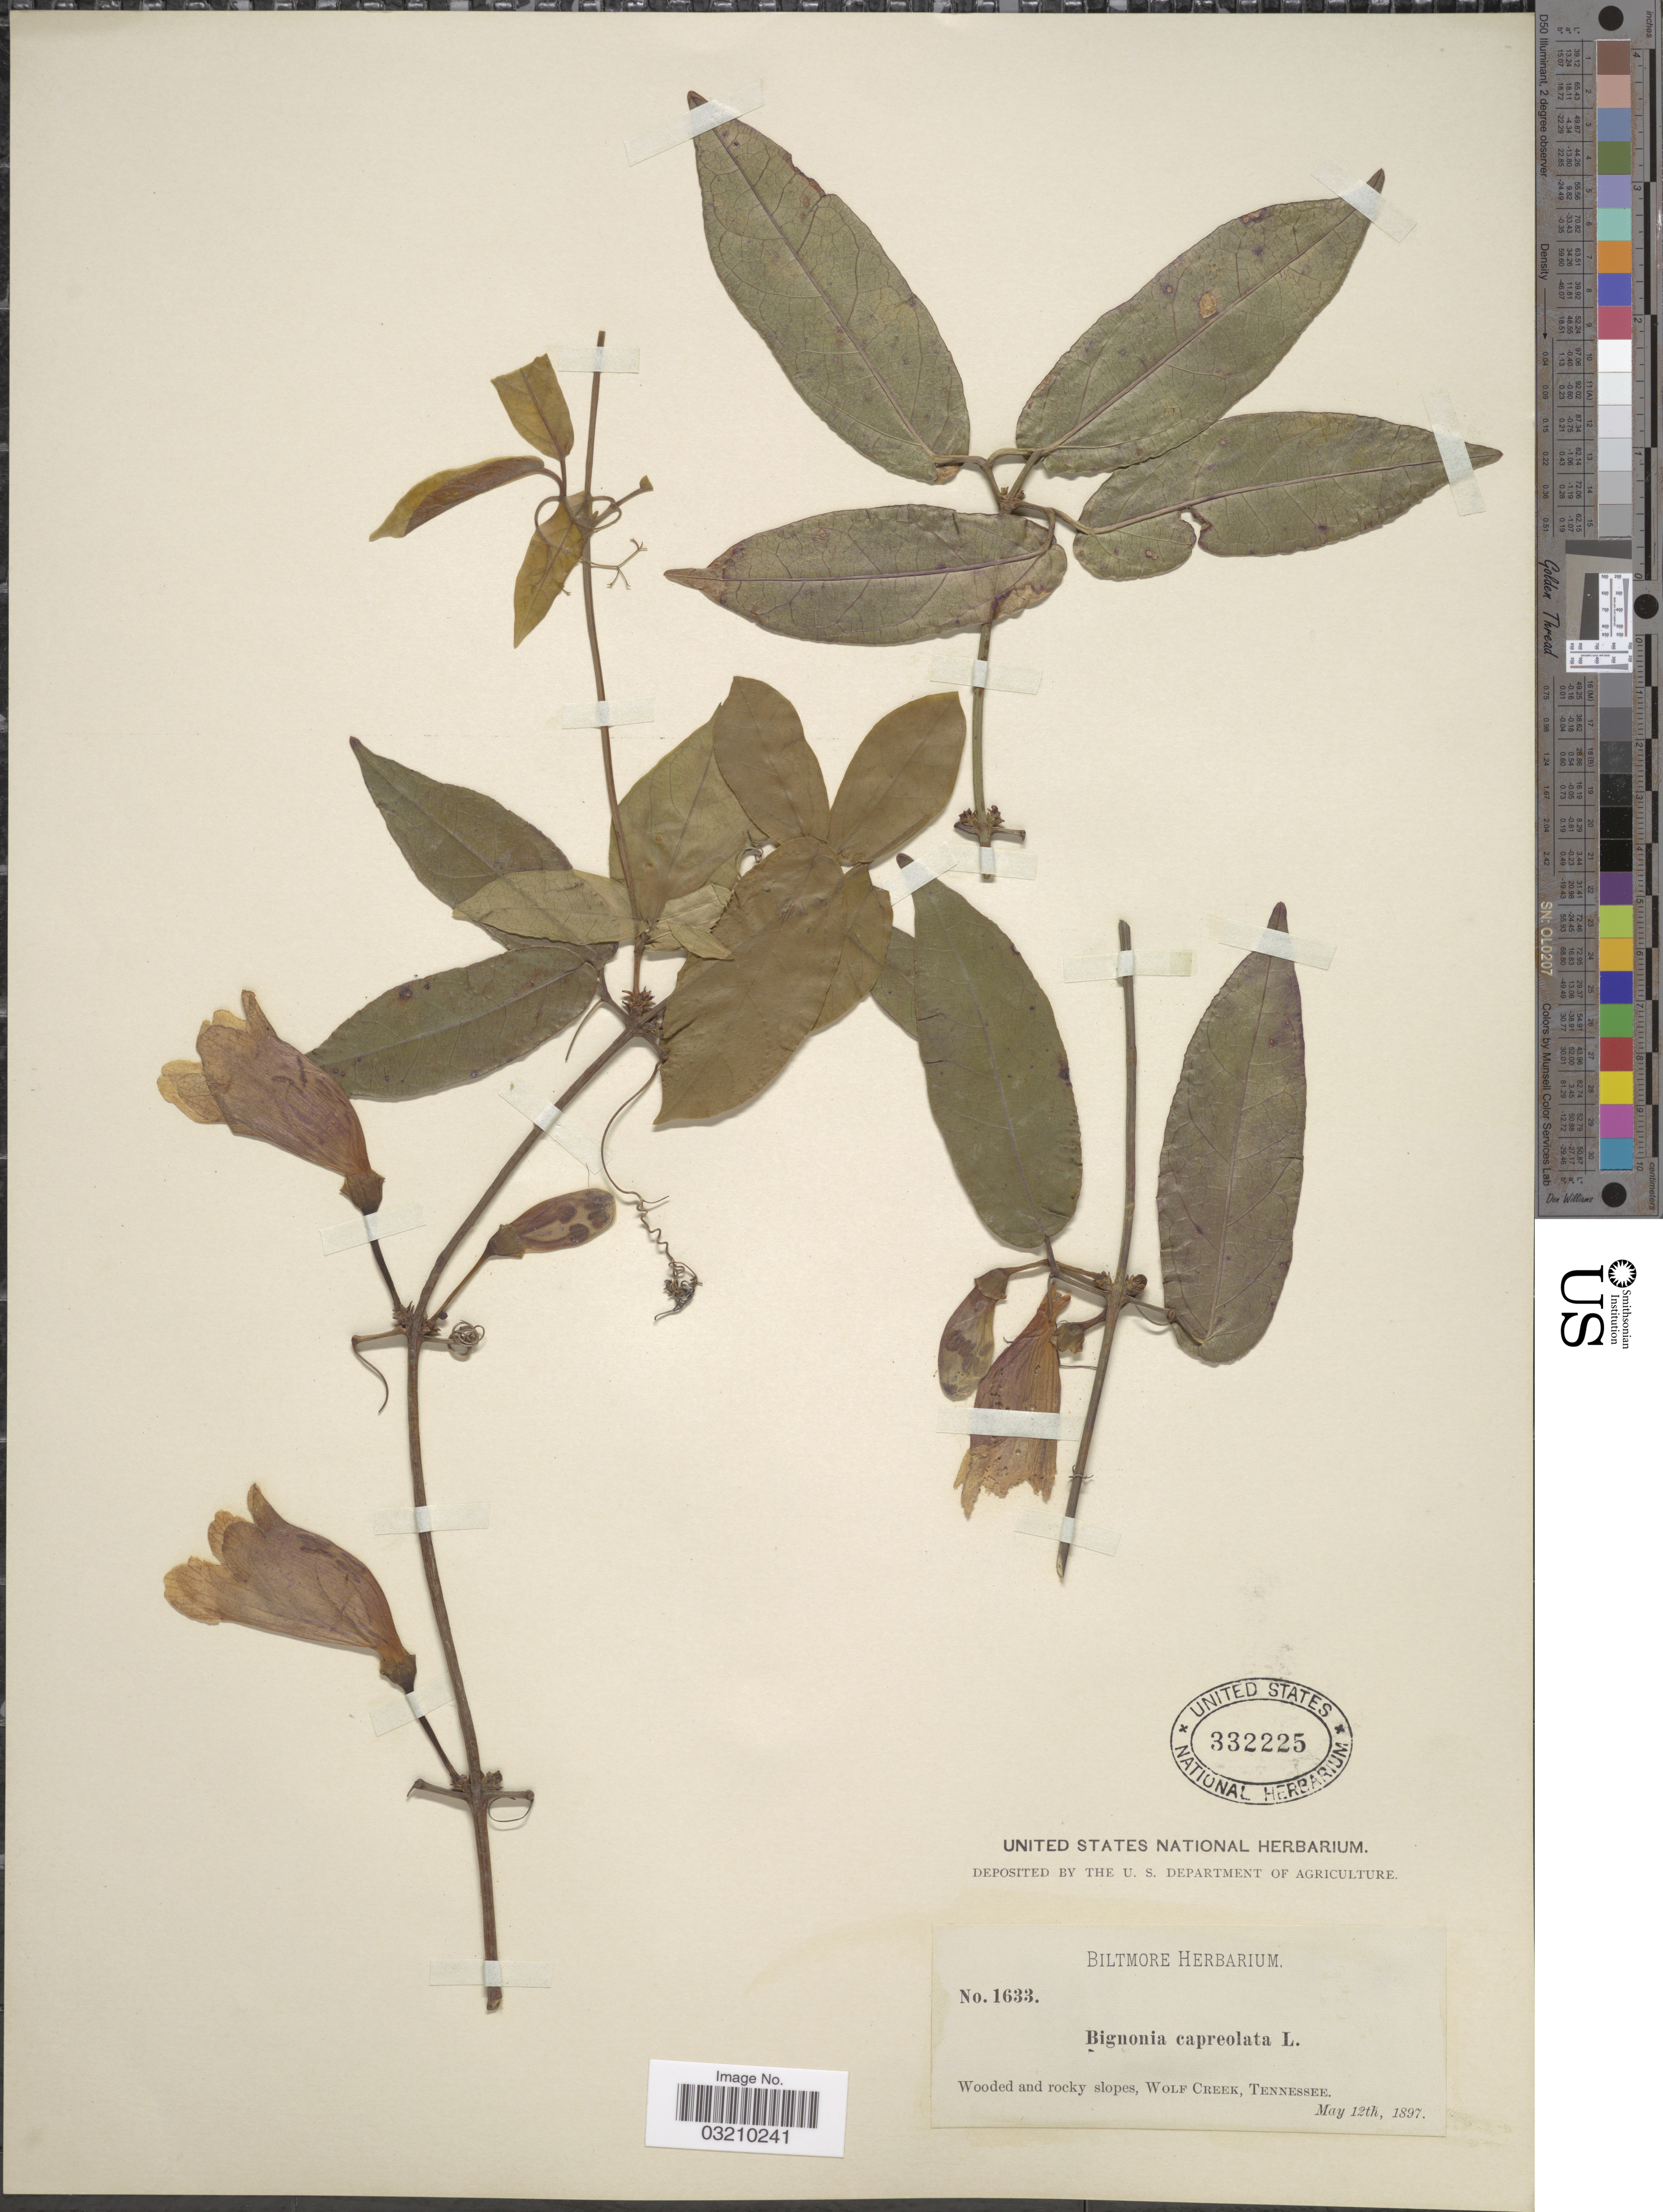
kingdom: Plantae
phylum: Tracheophyta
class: Magnoliopsida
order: Lamiales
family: Bignoniaceae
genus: Bignonia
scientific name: Bignonia capreolata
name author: L.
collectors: ex herb. Biltmore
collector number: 1633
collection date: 1897-05-12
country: United States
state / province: Tennessee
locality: Wolf Creek.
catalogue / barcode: US 332225